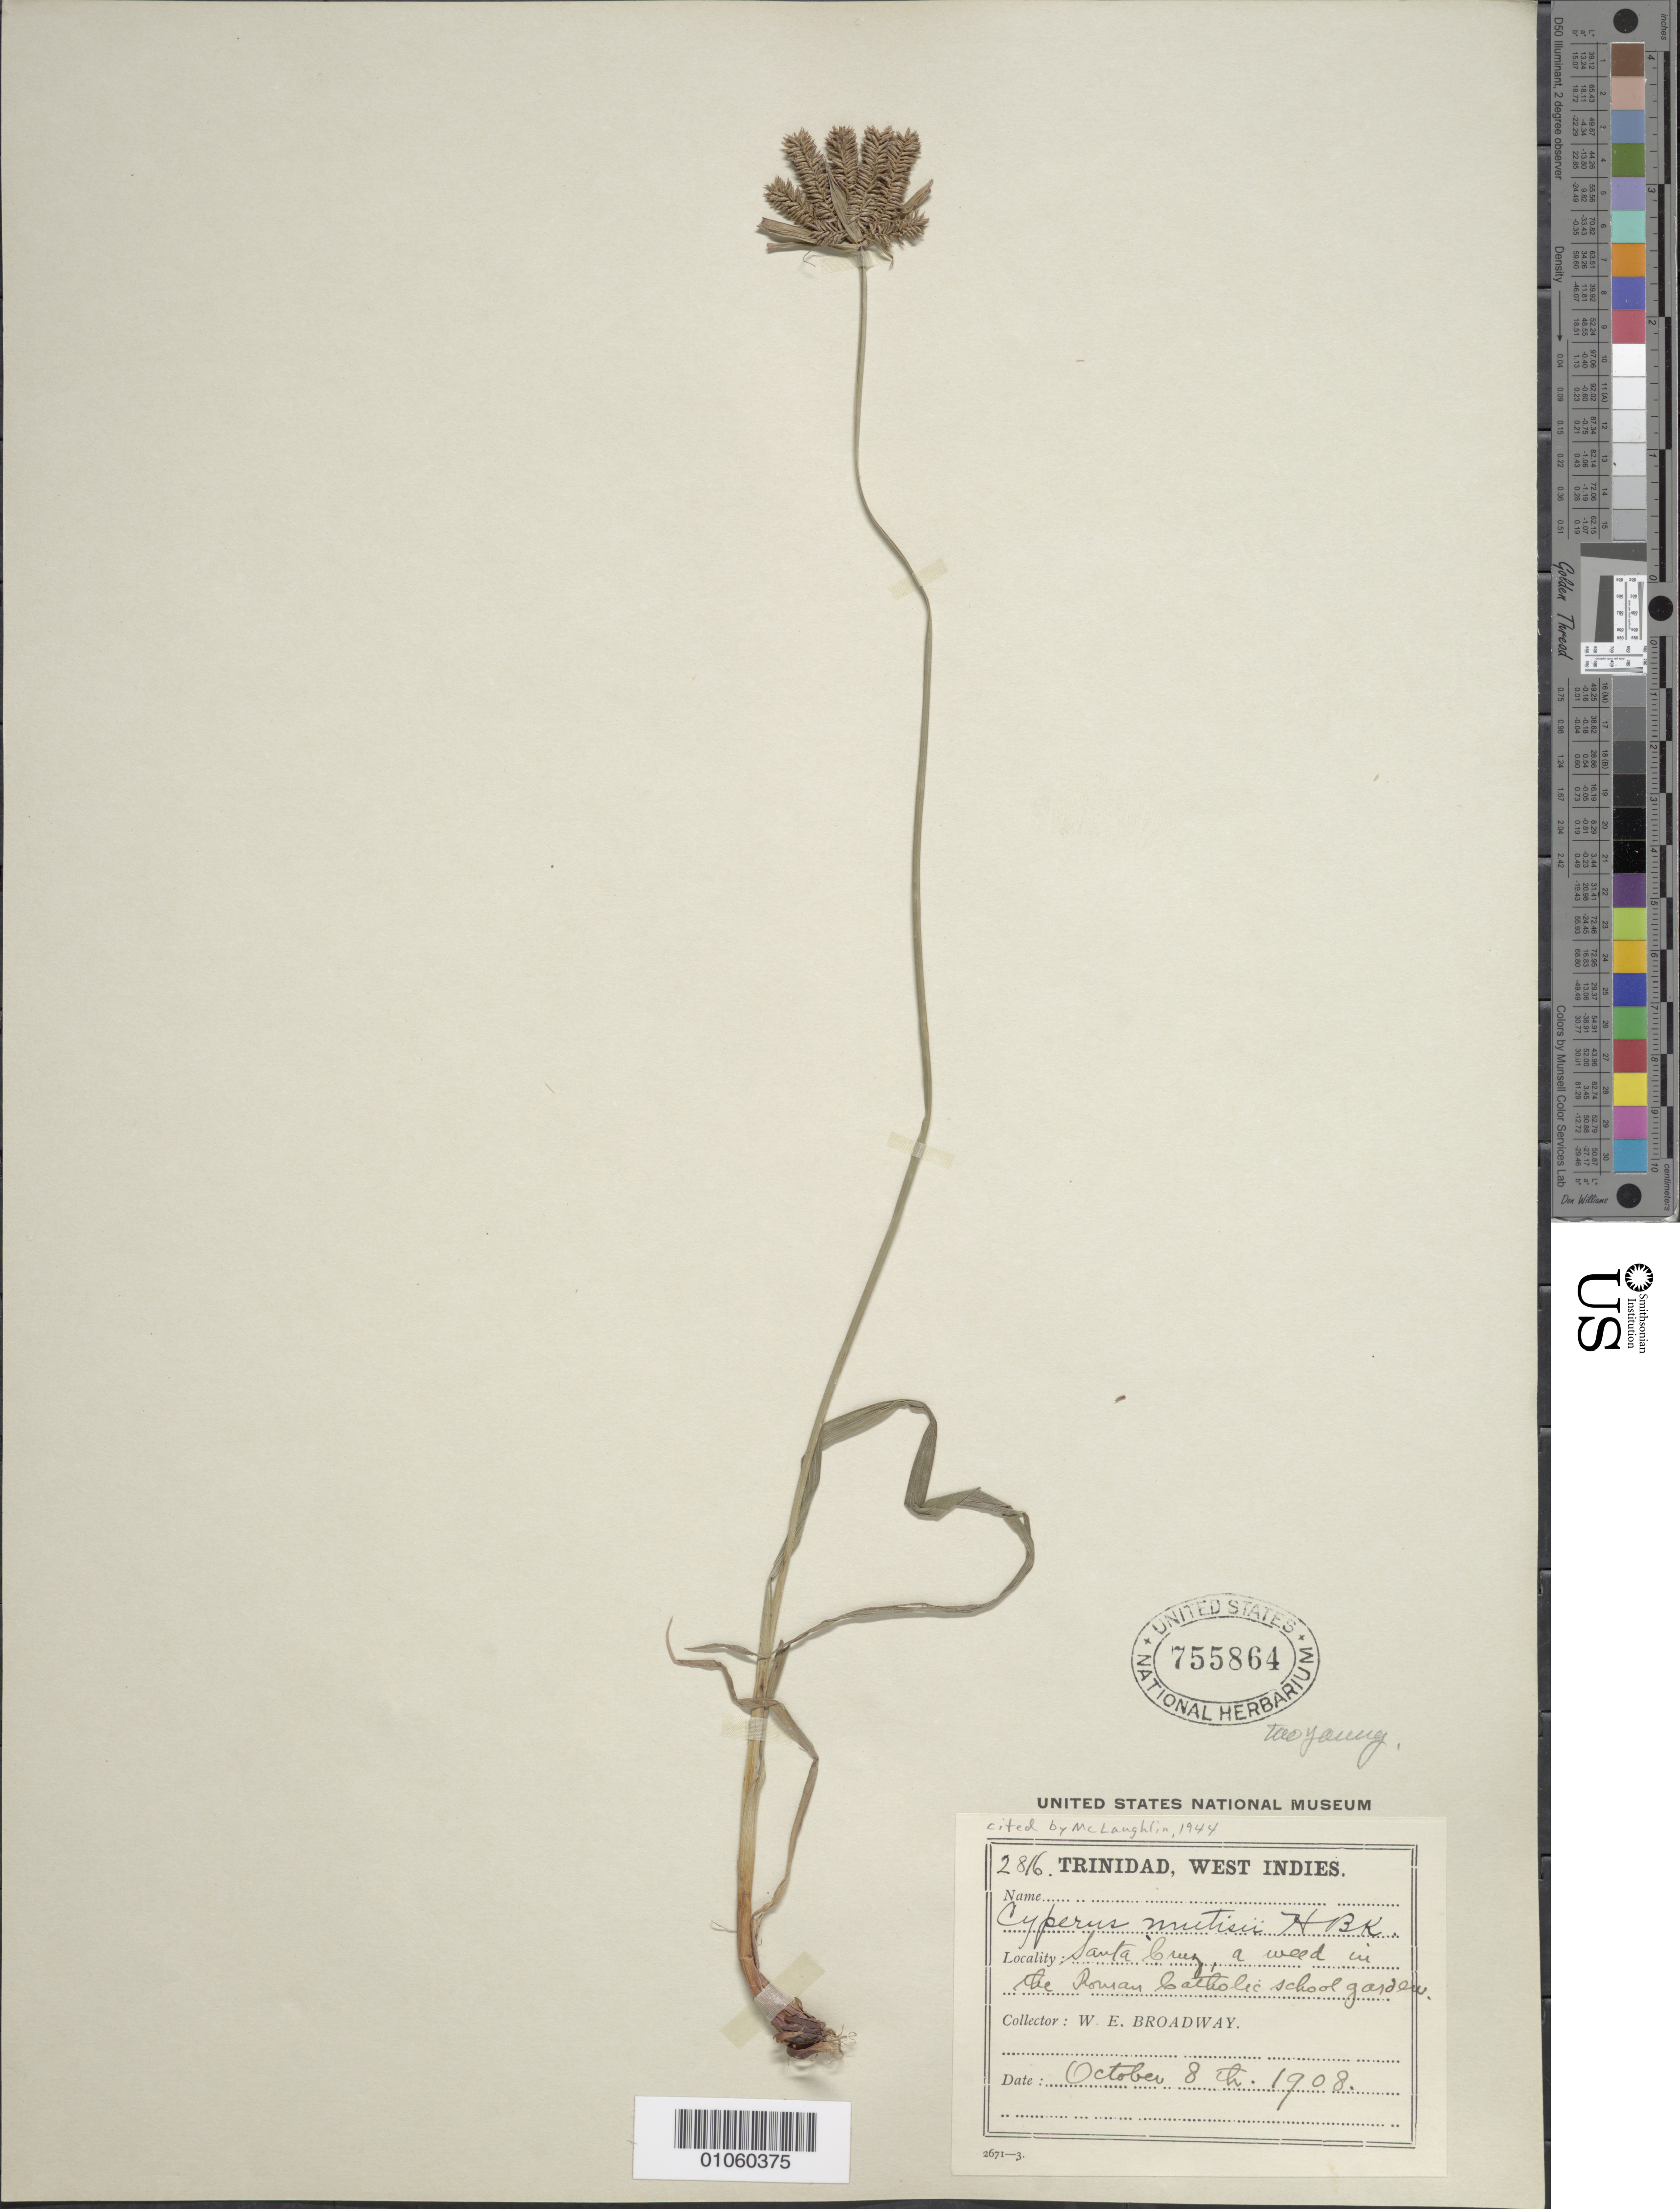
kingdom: Plantae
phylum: Tracheophyta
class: Liliopsida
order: Poales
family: Cyperaceae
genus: Cyperus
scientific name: Cyperus mutisii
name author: (Kunth) Andersson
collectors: W. E. Broadway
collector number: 2816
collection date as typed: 08 Oct 1908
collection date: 1908-10-08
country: Trinidad and Tobago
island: Trinidad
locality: Santa Cruz, in the Roman Catholic school garden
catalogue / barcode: US 755864